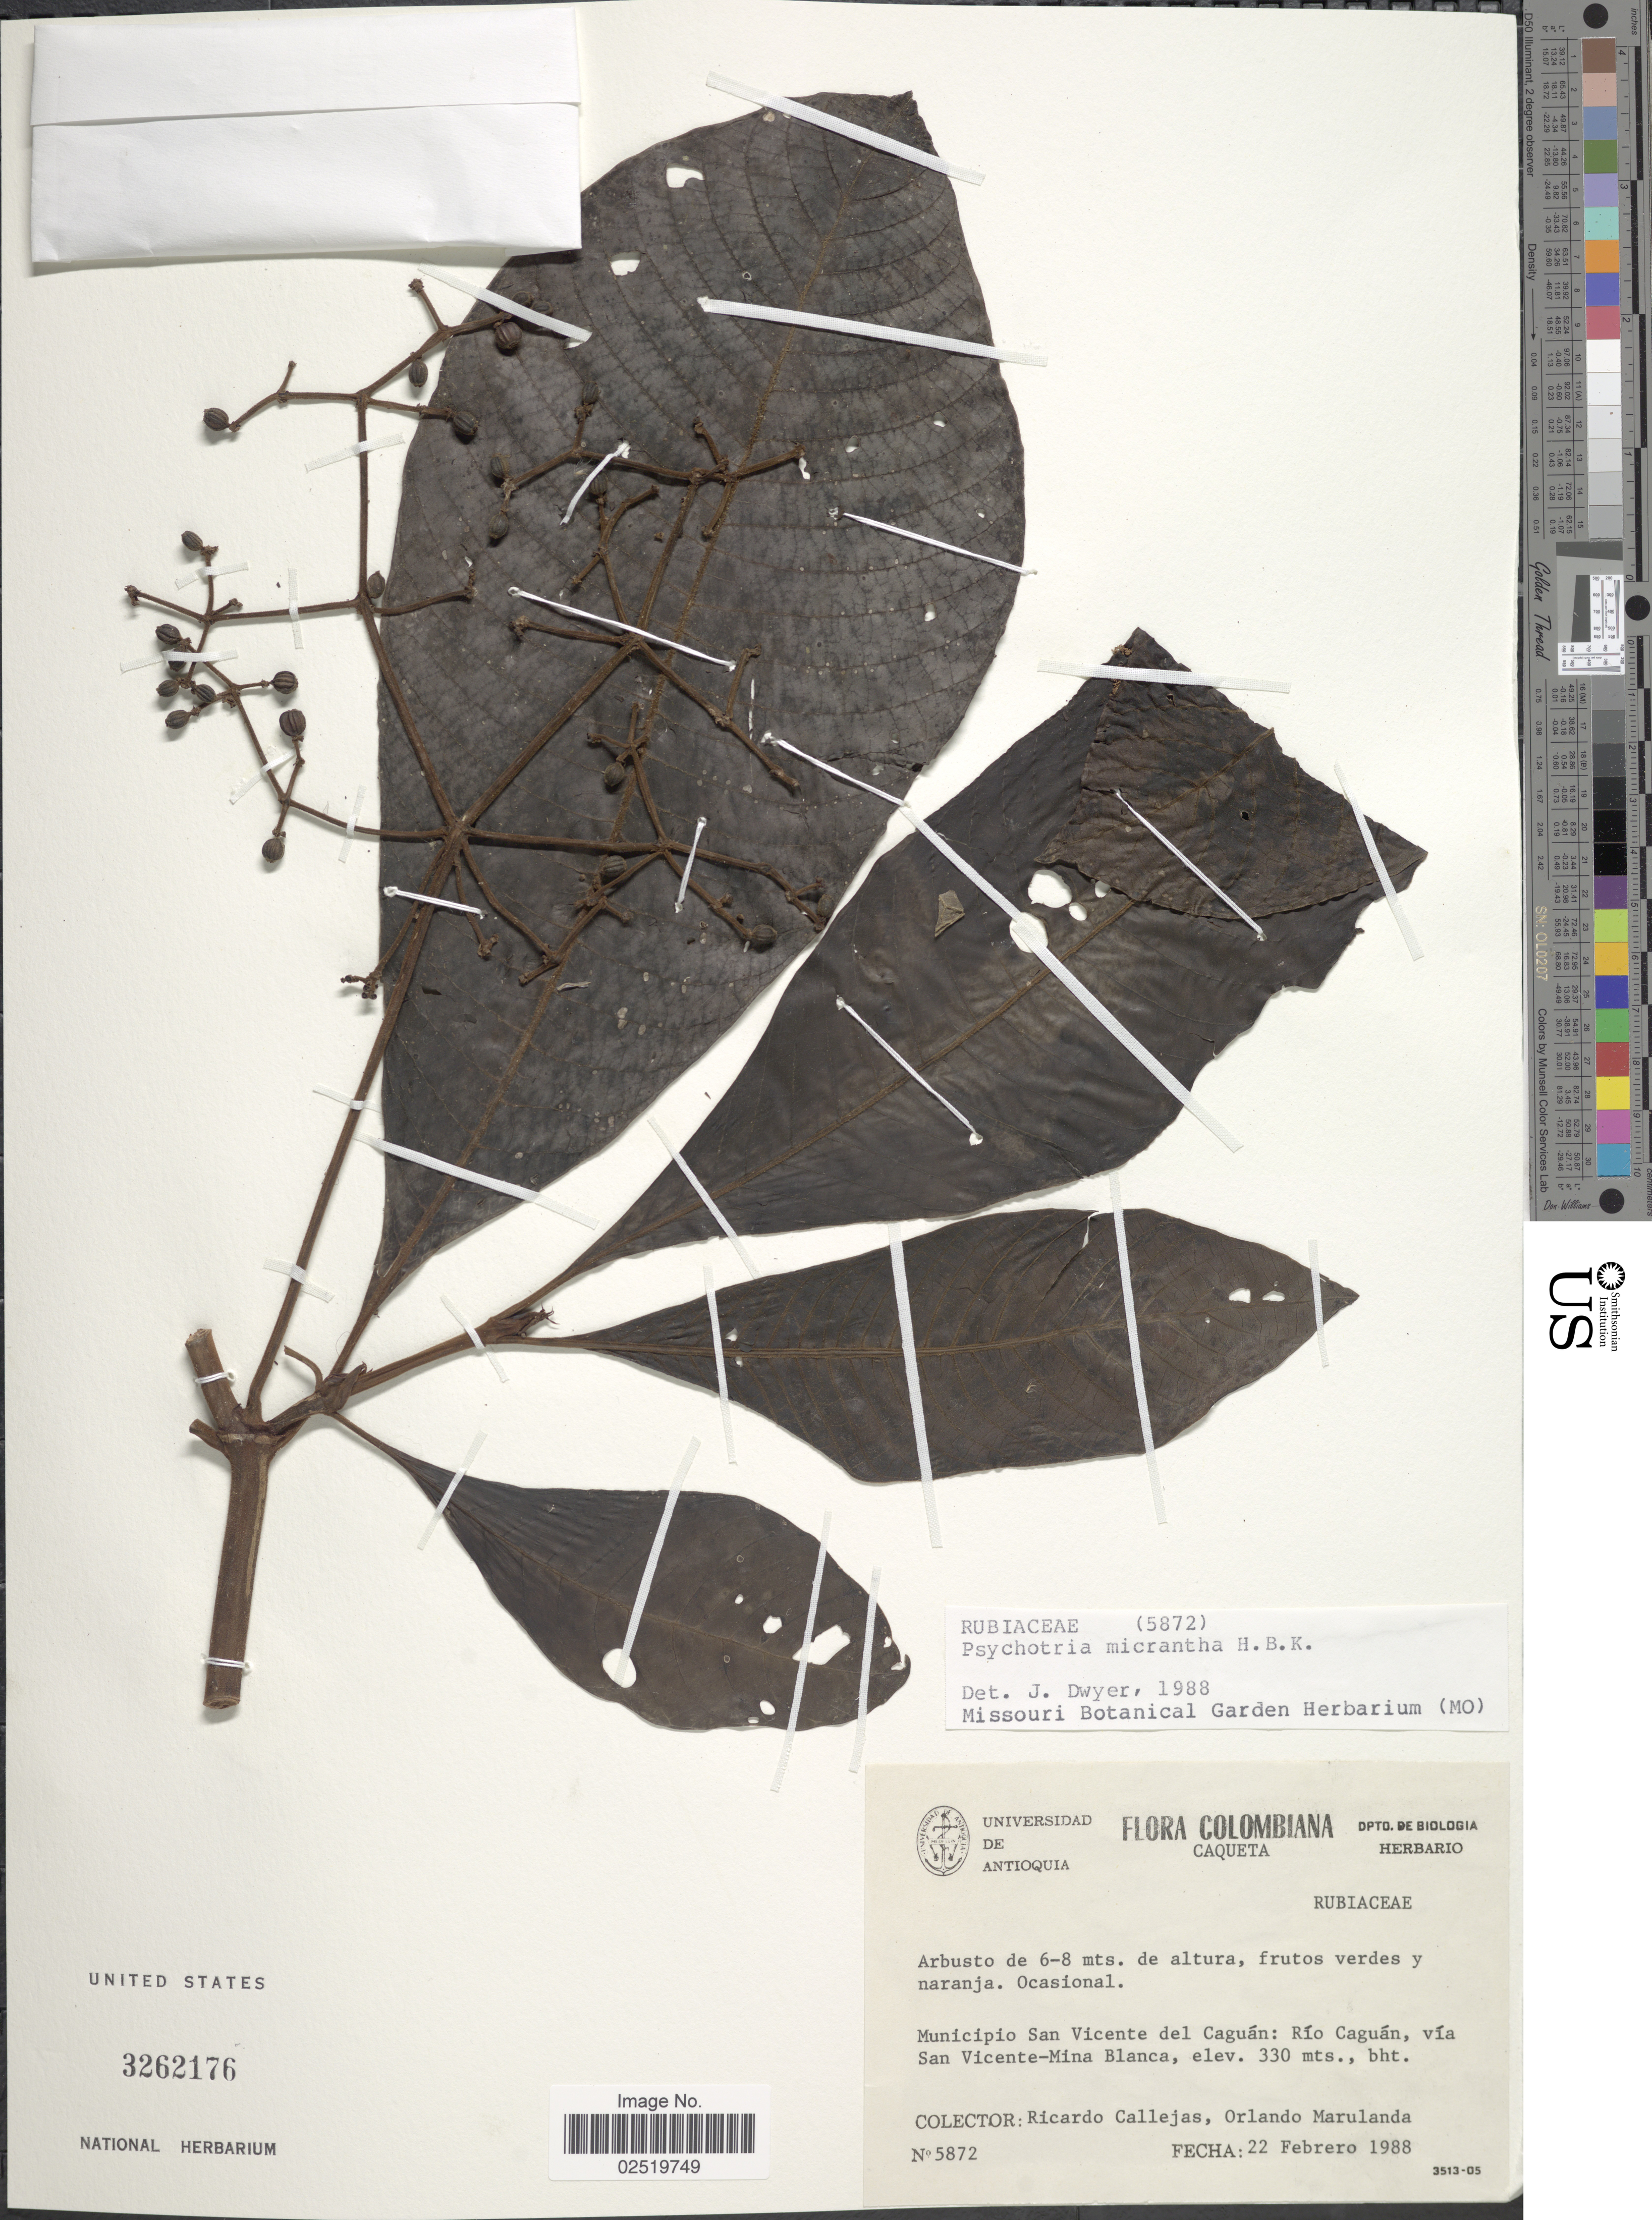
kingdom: Plantae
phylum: Tracheophyta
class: Magnoliopsida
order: Gentianales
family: Rubiaceae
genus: Psychotria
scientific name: Psychotria micrantha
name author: Kunth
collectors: R. Callejas & O. Marulanda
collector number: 5872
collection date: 1988-02-22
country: Colombia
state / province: Caquetá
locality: Colombiana, Municipio San Vicente del Caguan: Rio Caguan, via San Vicente-Mina Blanca, bht. [unsure placement].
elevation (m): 330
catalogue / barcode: US 3262176